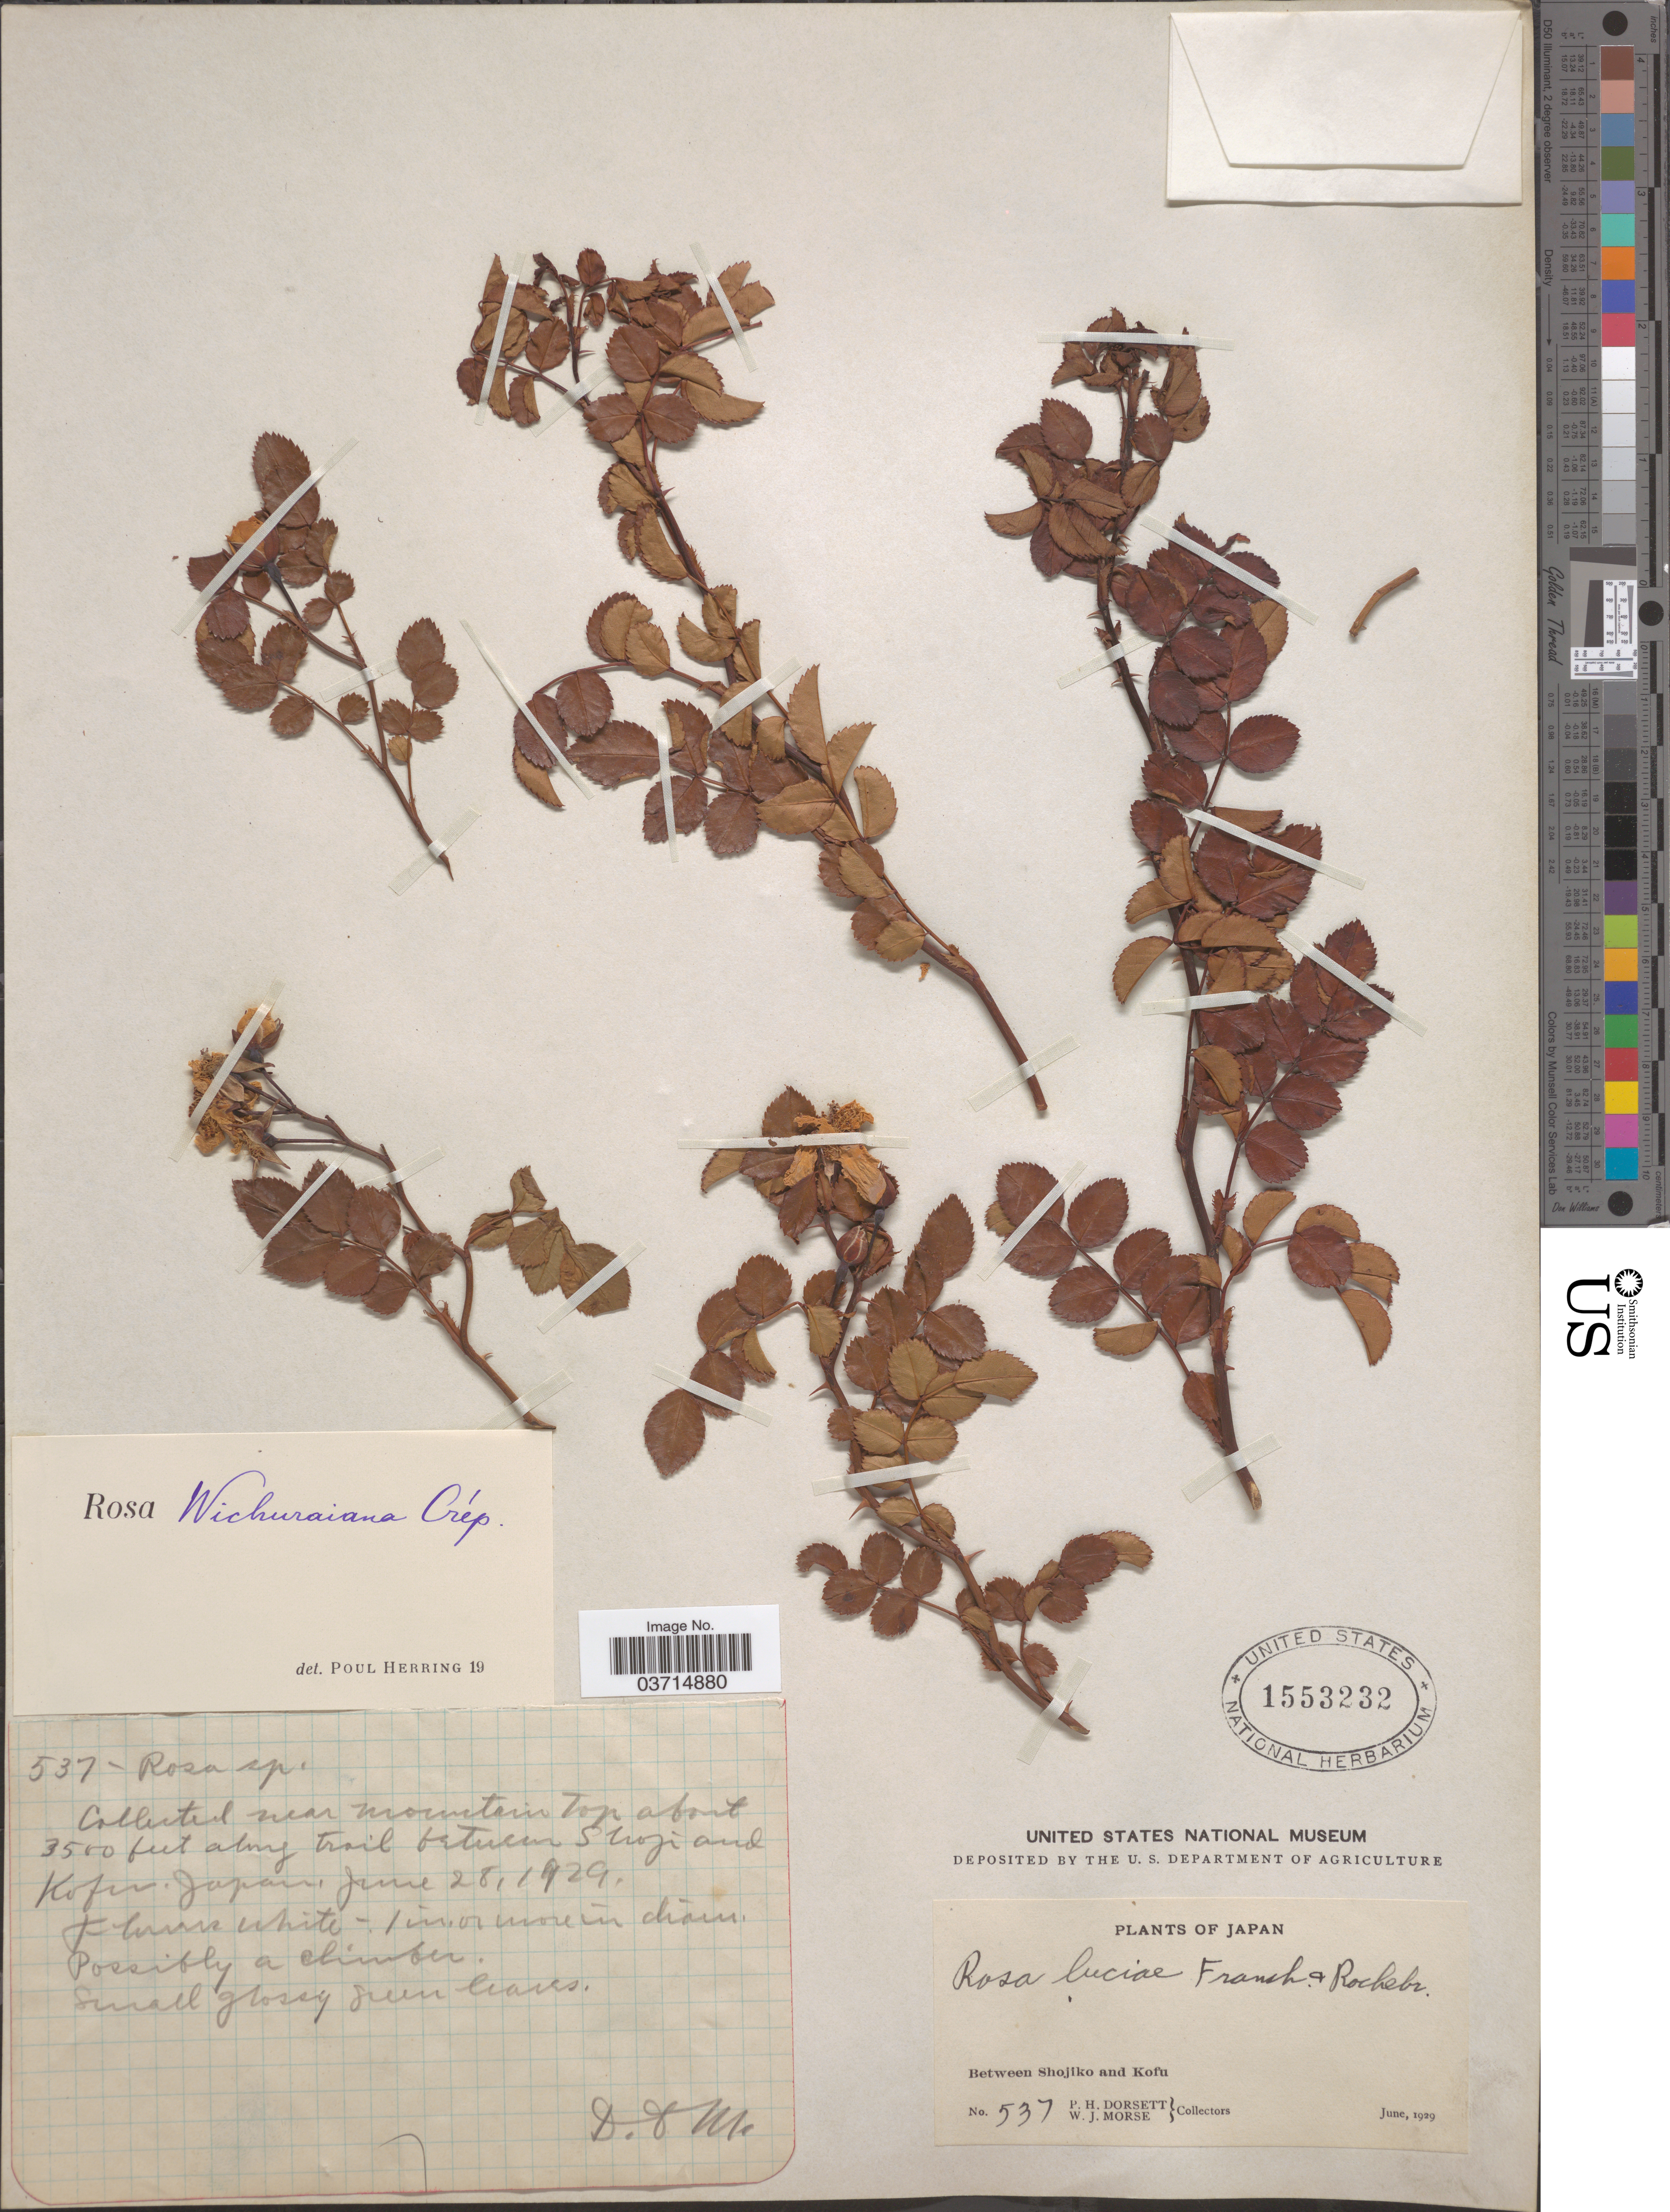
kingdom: Plantae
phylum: Tracheophyta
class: Magnoliopsida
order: Rosales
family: Rosaceae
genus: Rosa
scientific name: Rosa wichuraiana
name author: Crepin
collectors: P. H. Dorsett & W. J. Morse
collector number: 537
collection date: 1929-06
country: Japan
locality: Along trail between Shojiko and Kofu.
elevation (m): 1067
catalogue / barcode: US 1553232